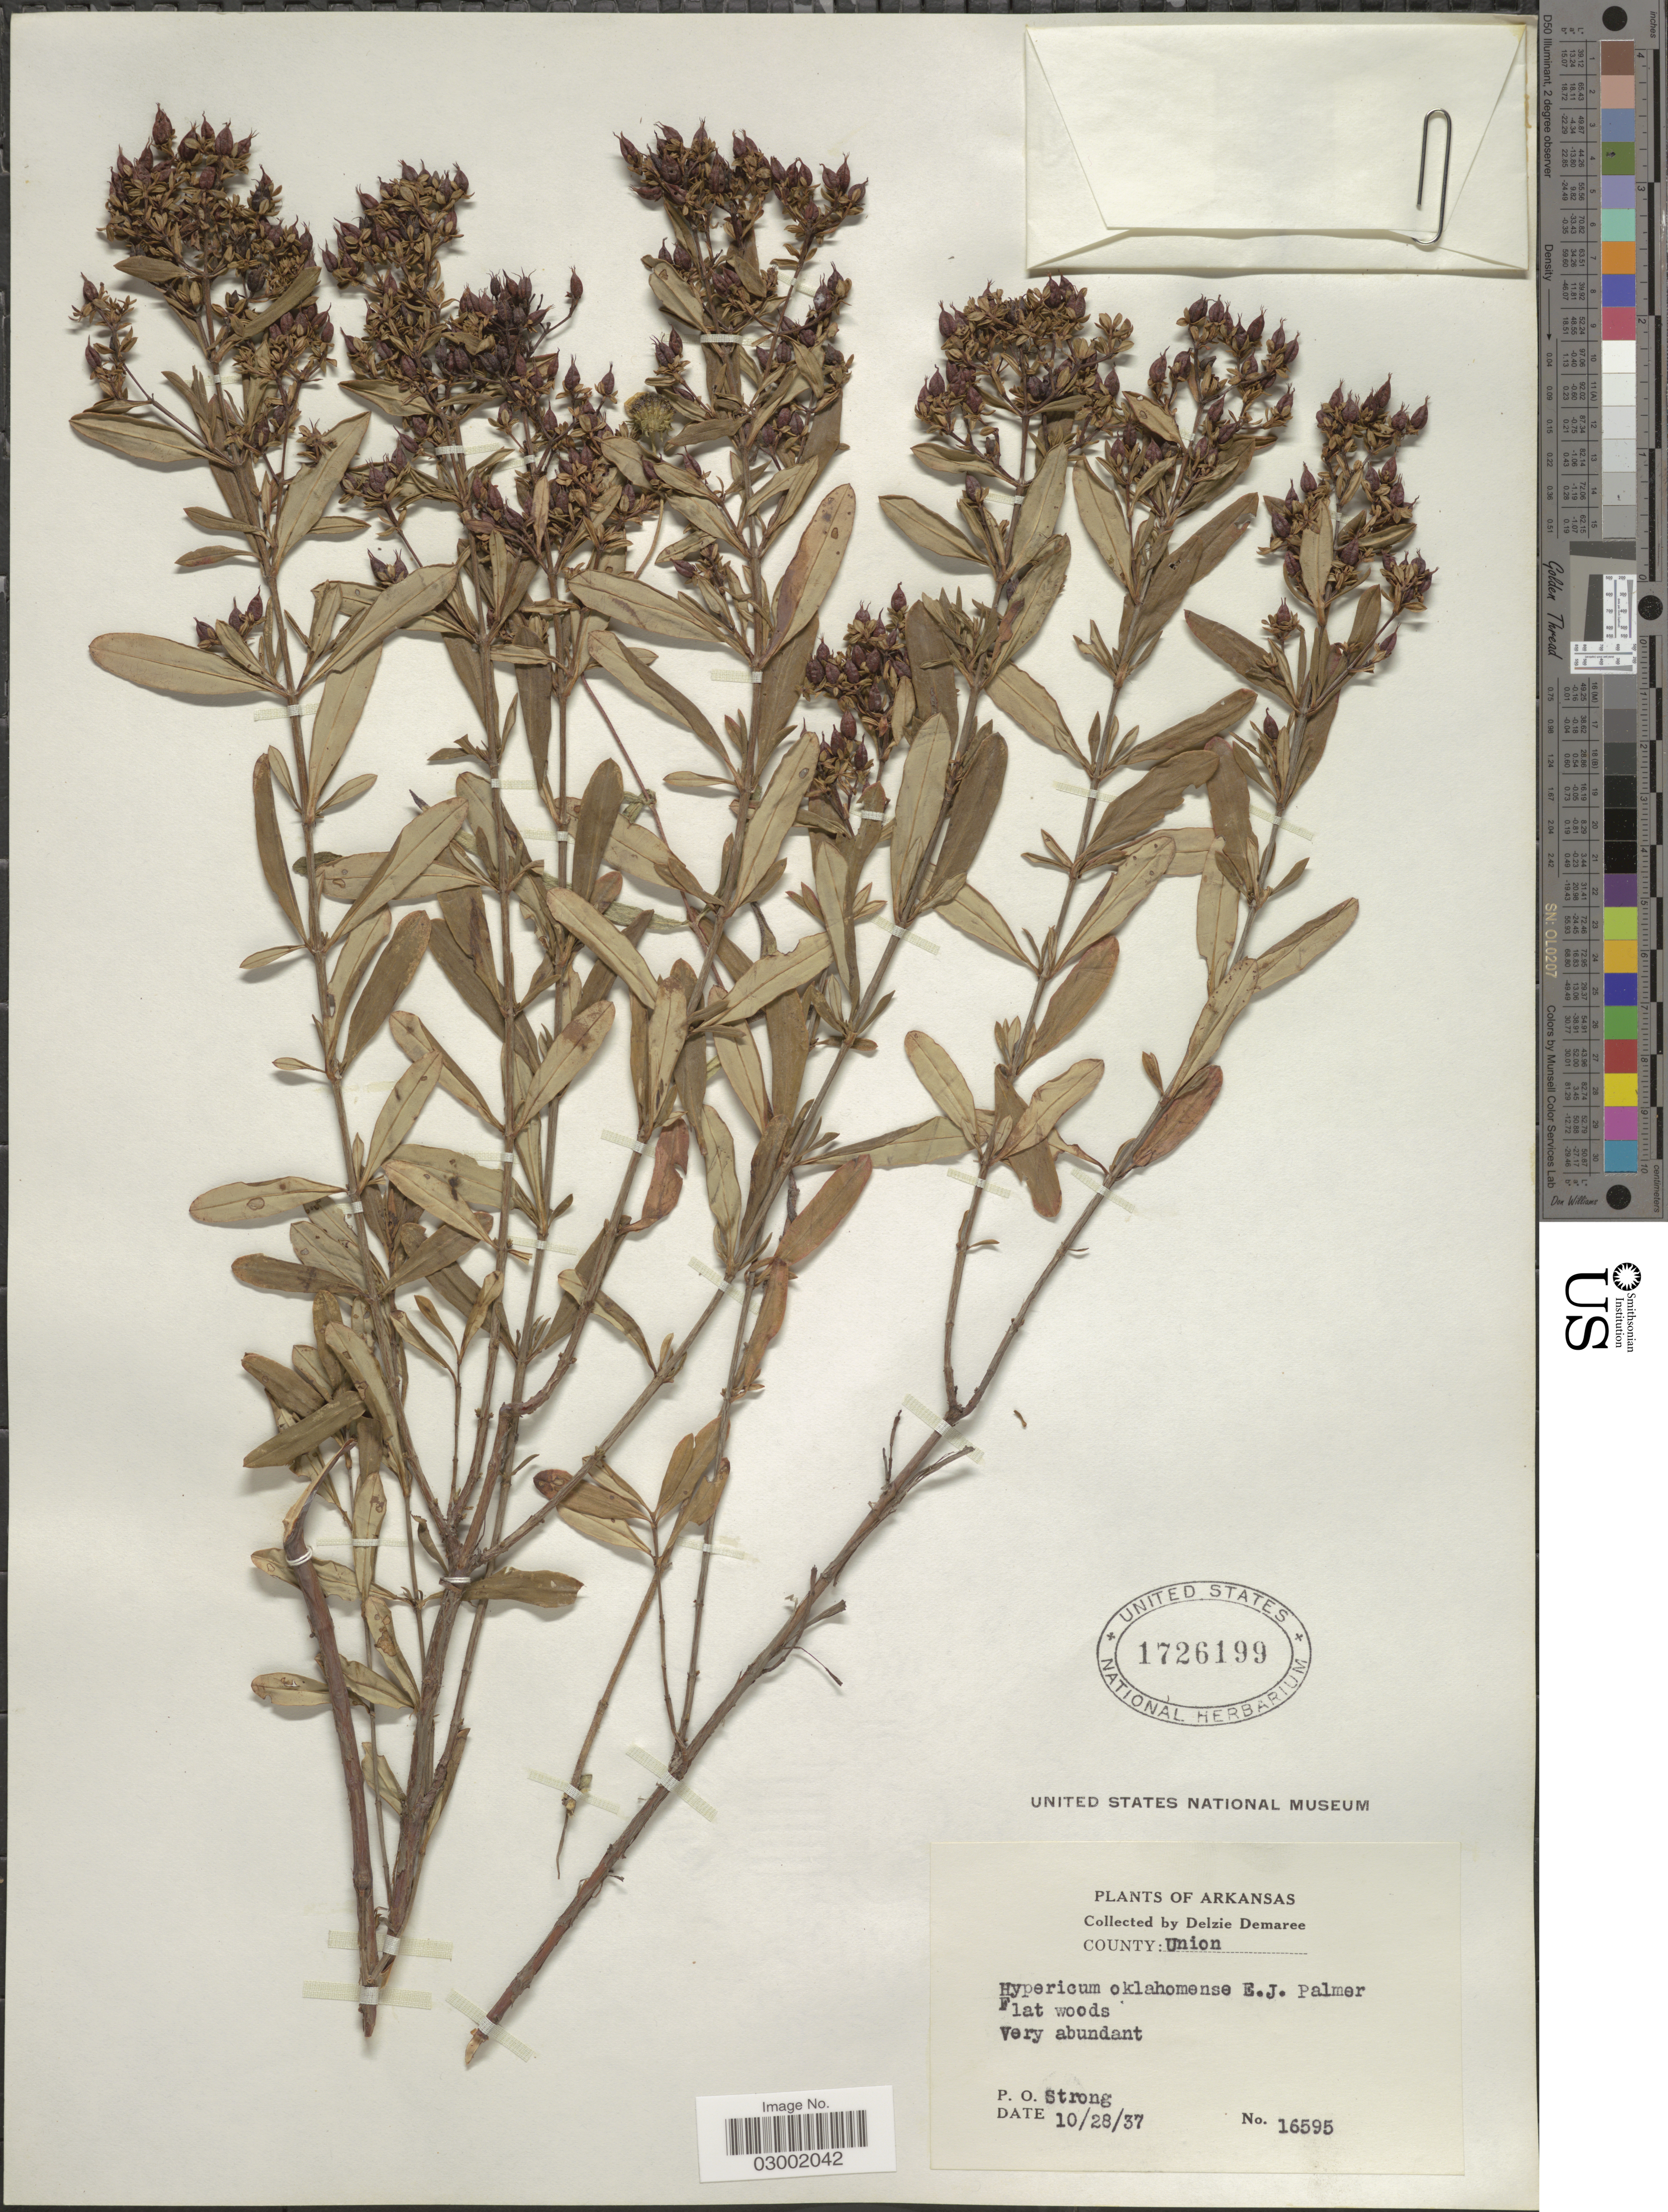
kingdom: Plantae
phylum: Tracheophyta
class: Magnoliopsida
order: Malpighiales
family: Hypericaceae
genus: Hypericum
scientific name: Hypericum oklahomense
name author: E.J. Palmer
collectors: D. Demaree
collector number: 16595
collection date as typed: Transcribed d/m/y: 28/10/37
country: United States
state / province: Arkansas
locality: County: Union. P.O. Strong.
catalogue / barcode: US 1726199